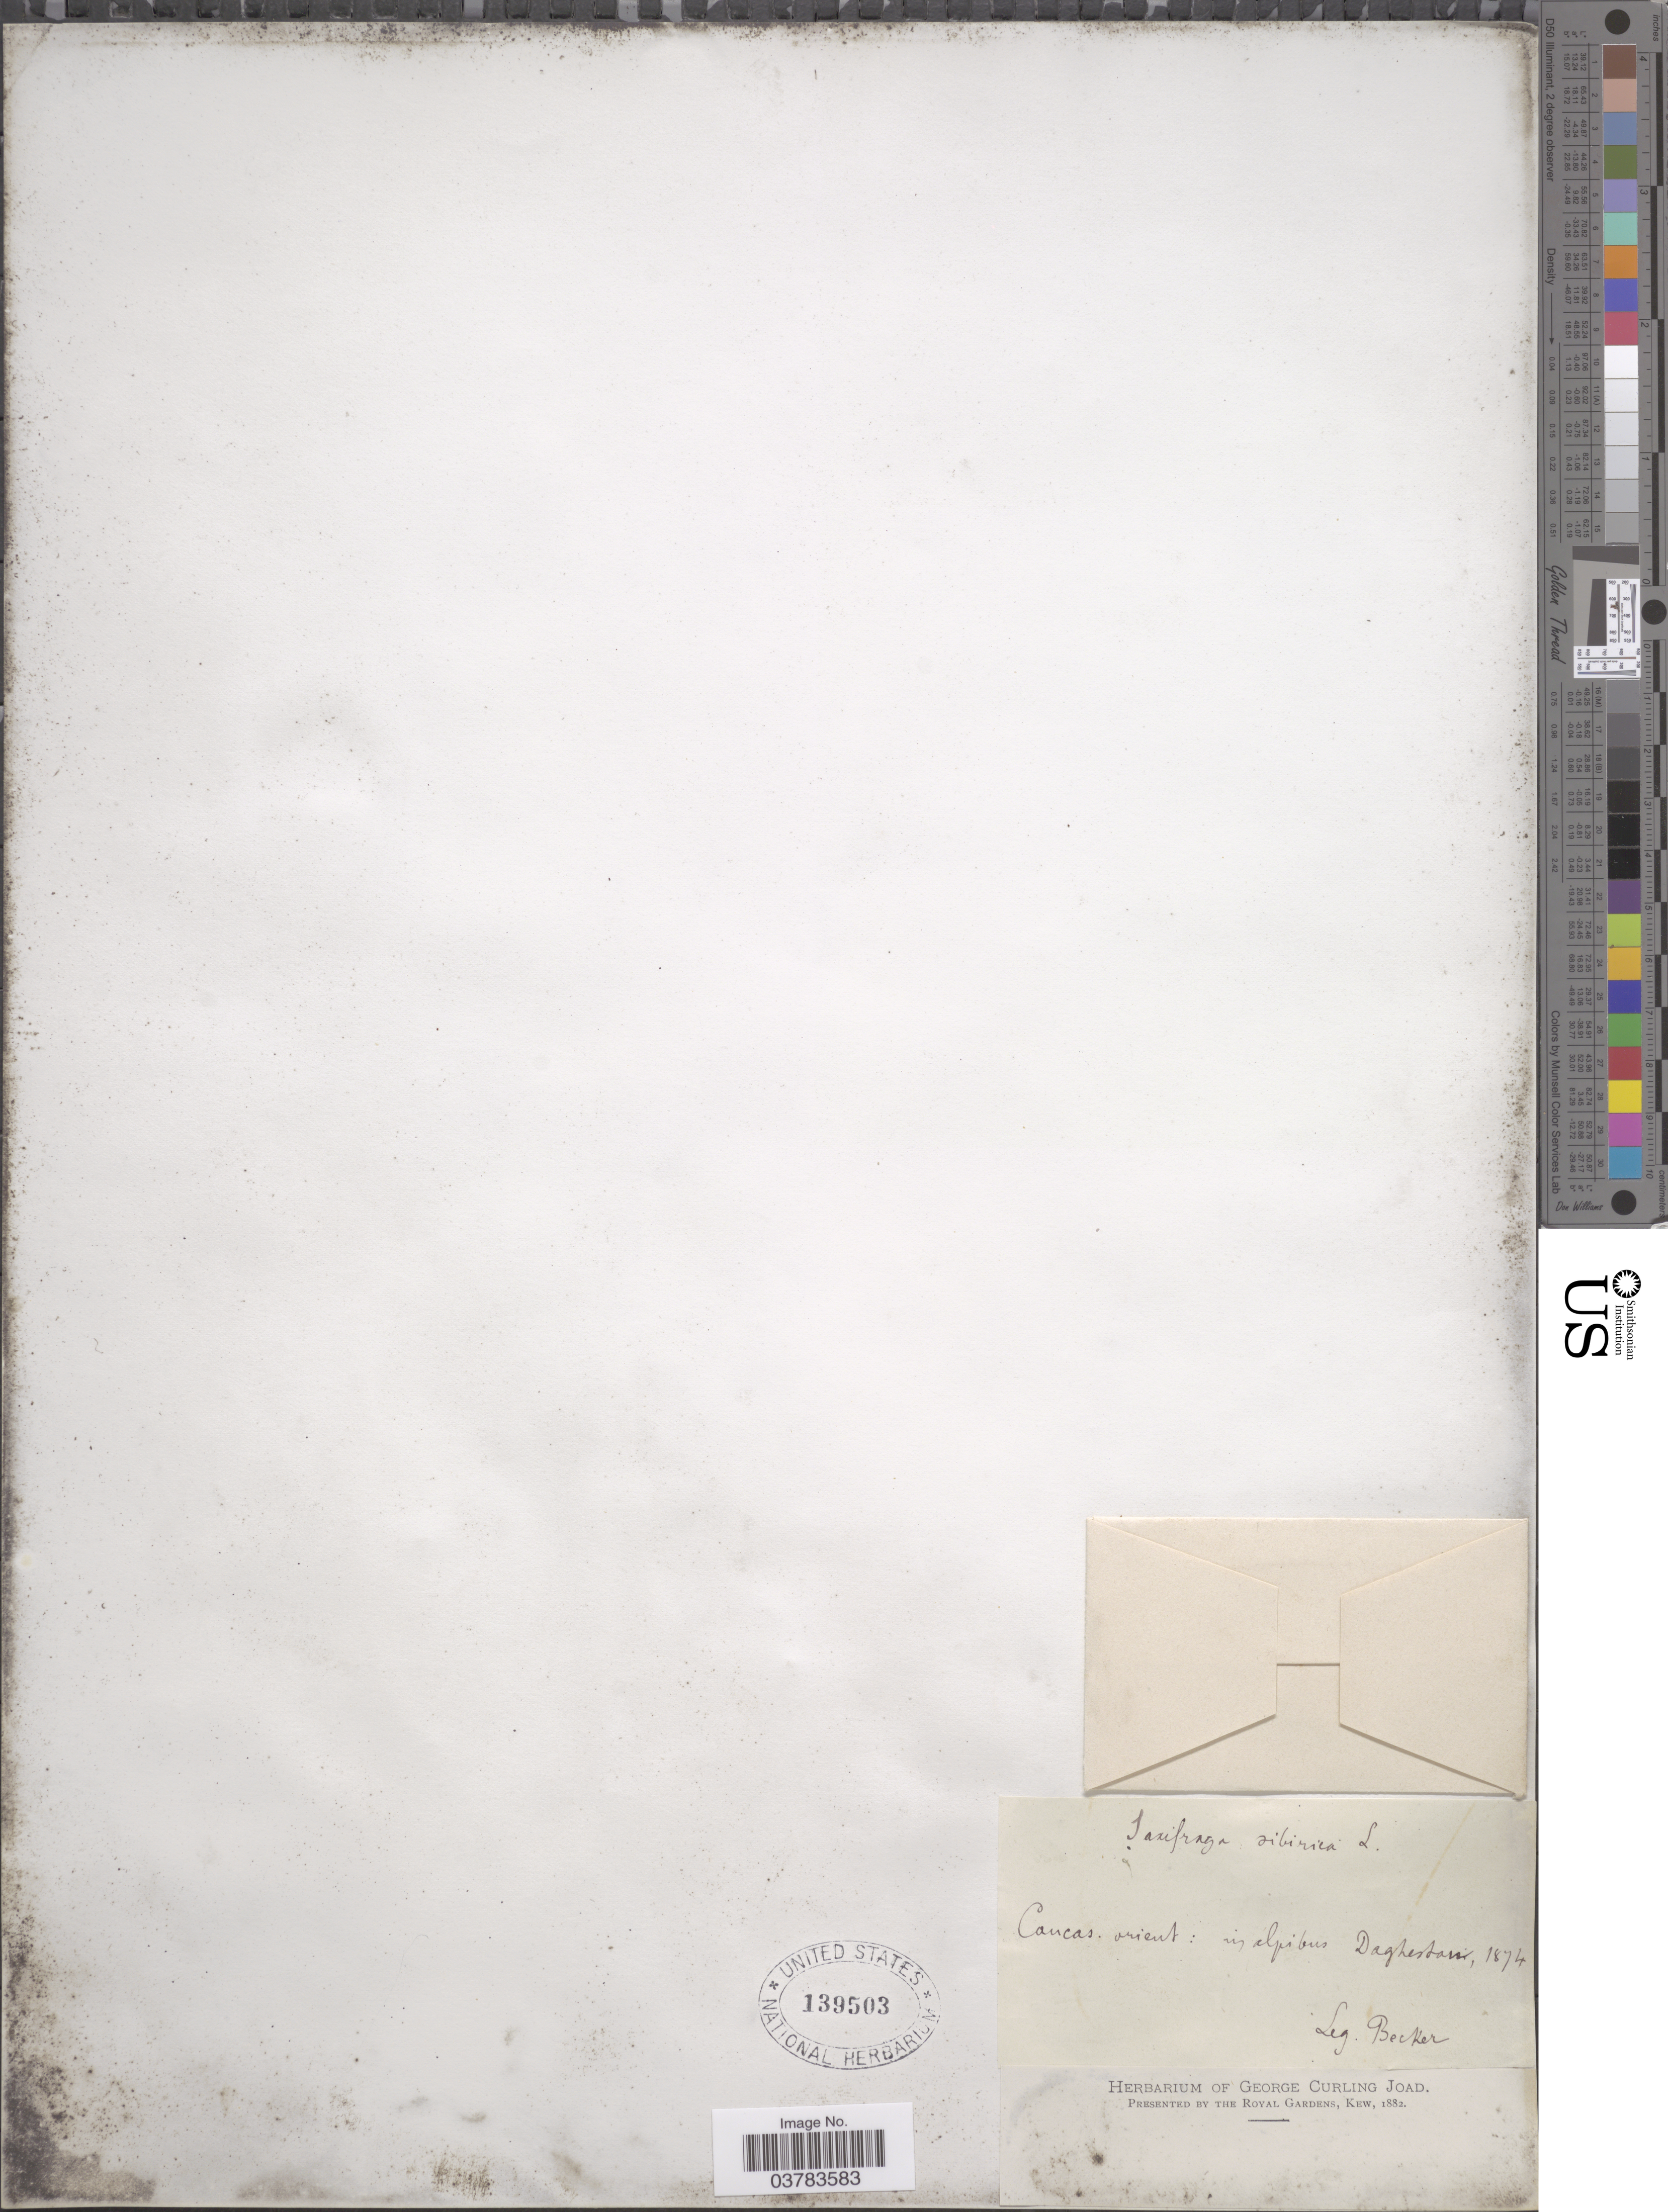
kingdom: Plantae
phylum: Tracheophyta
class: Magnoliopsida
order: Saxifragales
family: Saxifragaceae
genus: Saxifraga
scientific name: Saxifraga sibirica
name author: L.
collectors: -. Becker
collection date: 1874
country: Russian Federation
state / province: Dagestan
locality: Caucas orient: in alpibus Daghestan.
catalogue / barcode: US 139503